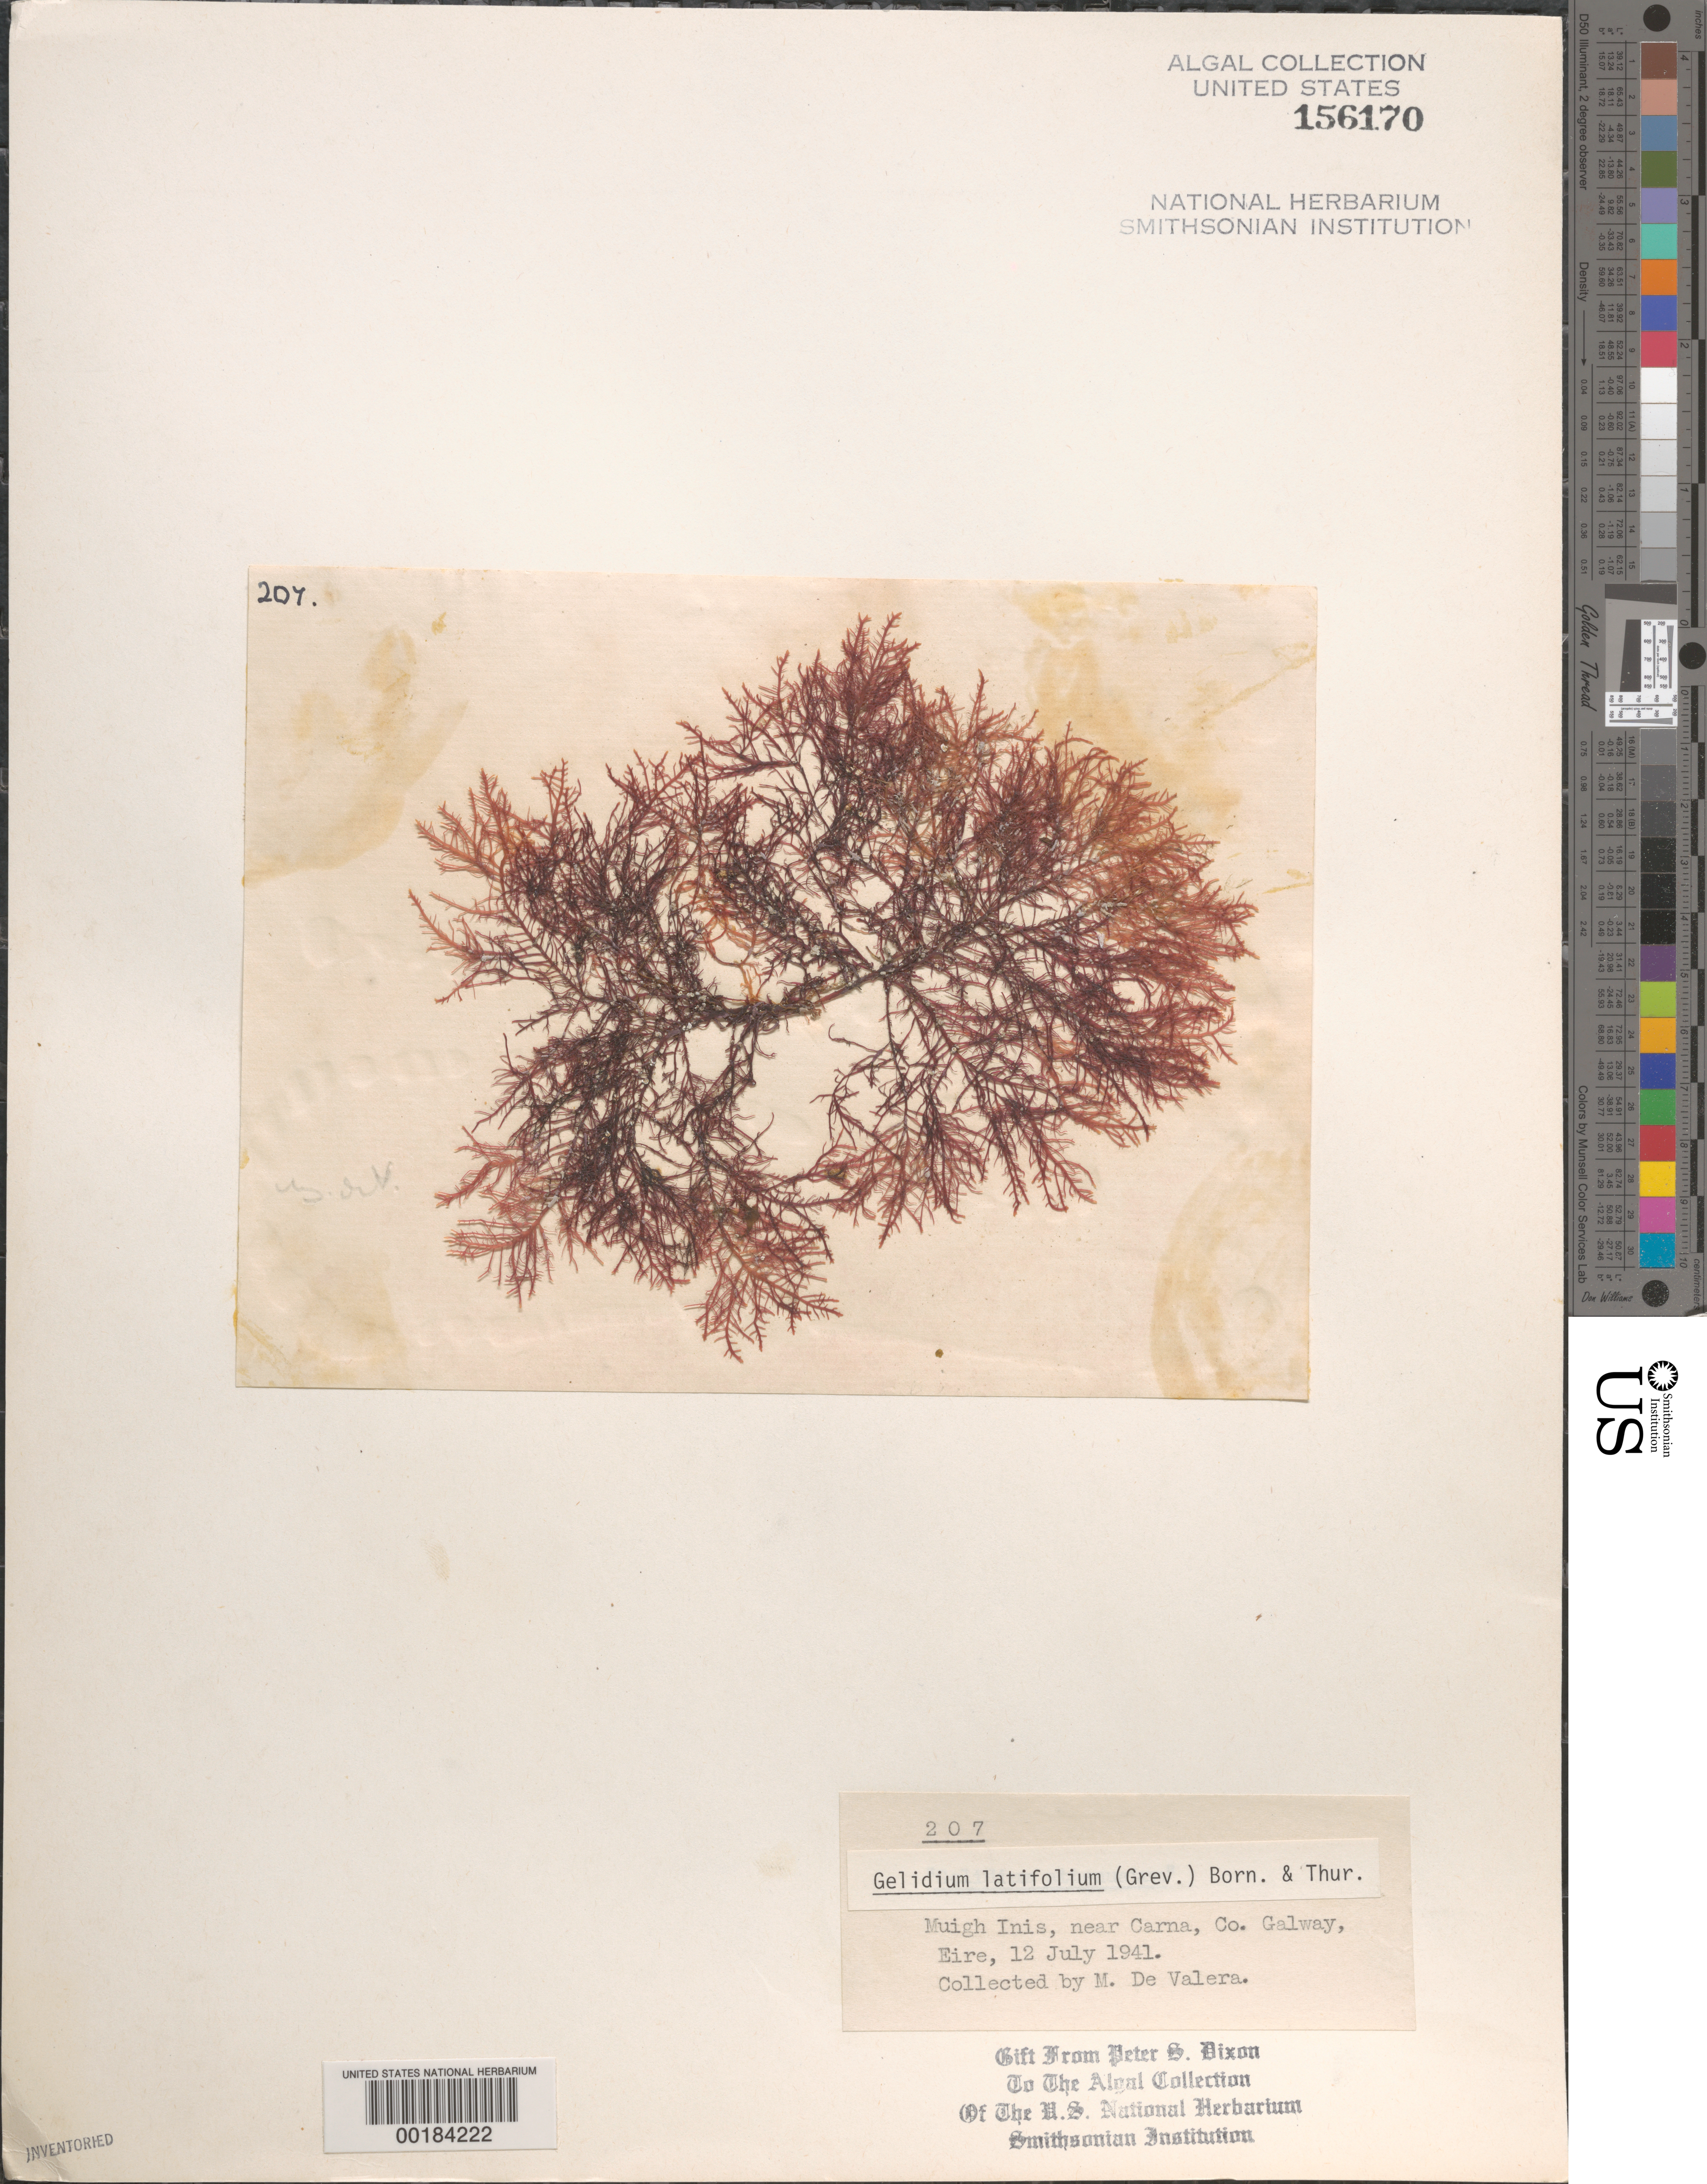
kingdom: Plantae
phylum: Rhodophyta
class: Florideophyceae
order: Gelidiales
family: Gelidiaceae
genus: Gelidium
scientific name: Gelidium spinosum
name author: (S.G. Gmel.) P.C. Silva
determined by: Algae name updating Project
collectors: M. De Valera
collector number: PSD 207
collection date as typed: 12 Jul 1941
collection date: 1941-07-12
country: Ireland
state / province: Connaught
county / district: Galway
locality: Muigh Inis, near Carna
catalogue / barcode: US 156170